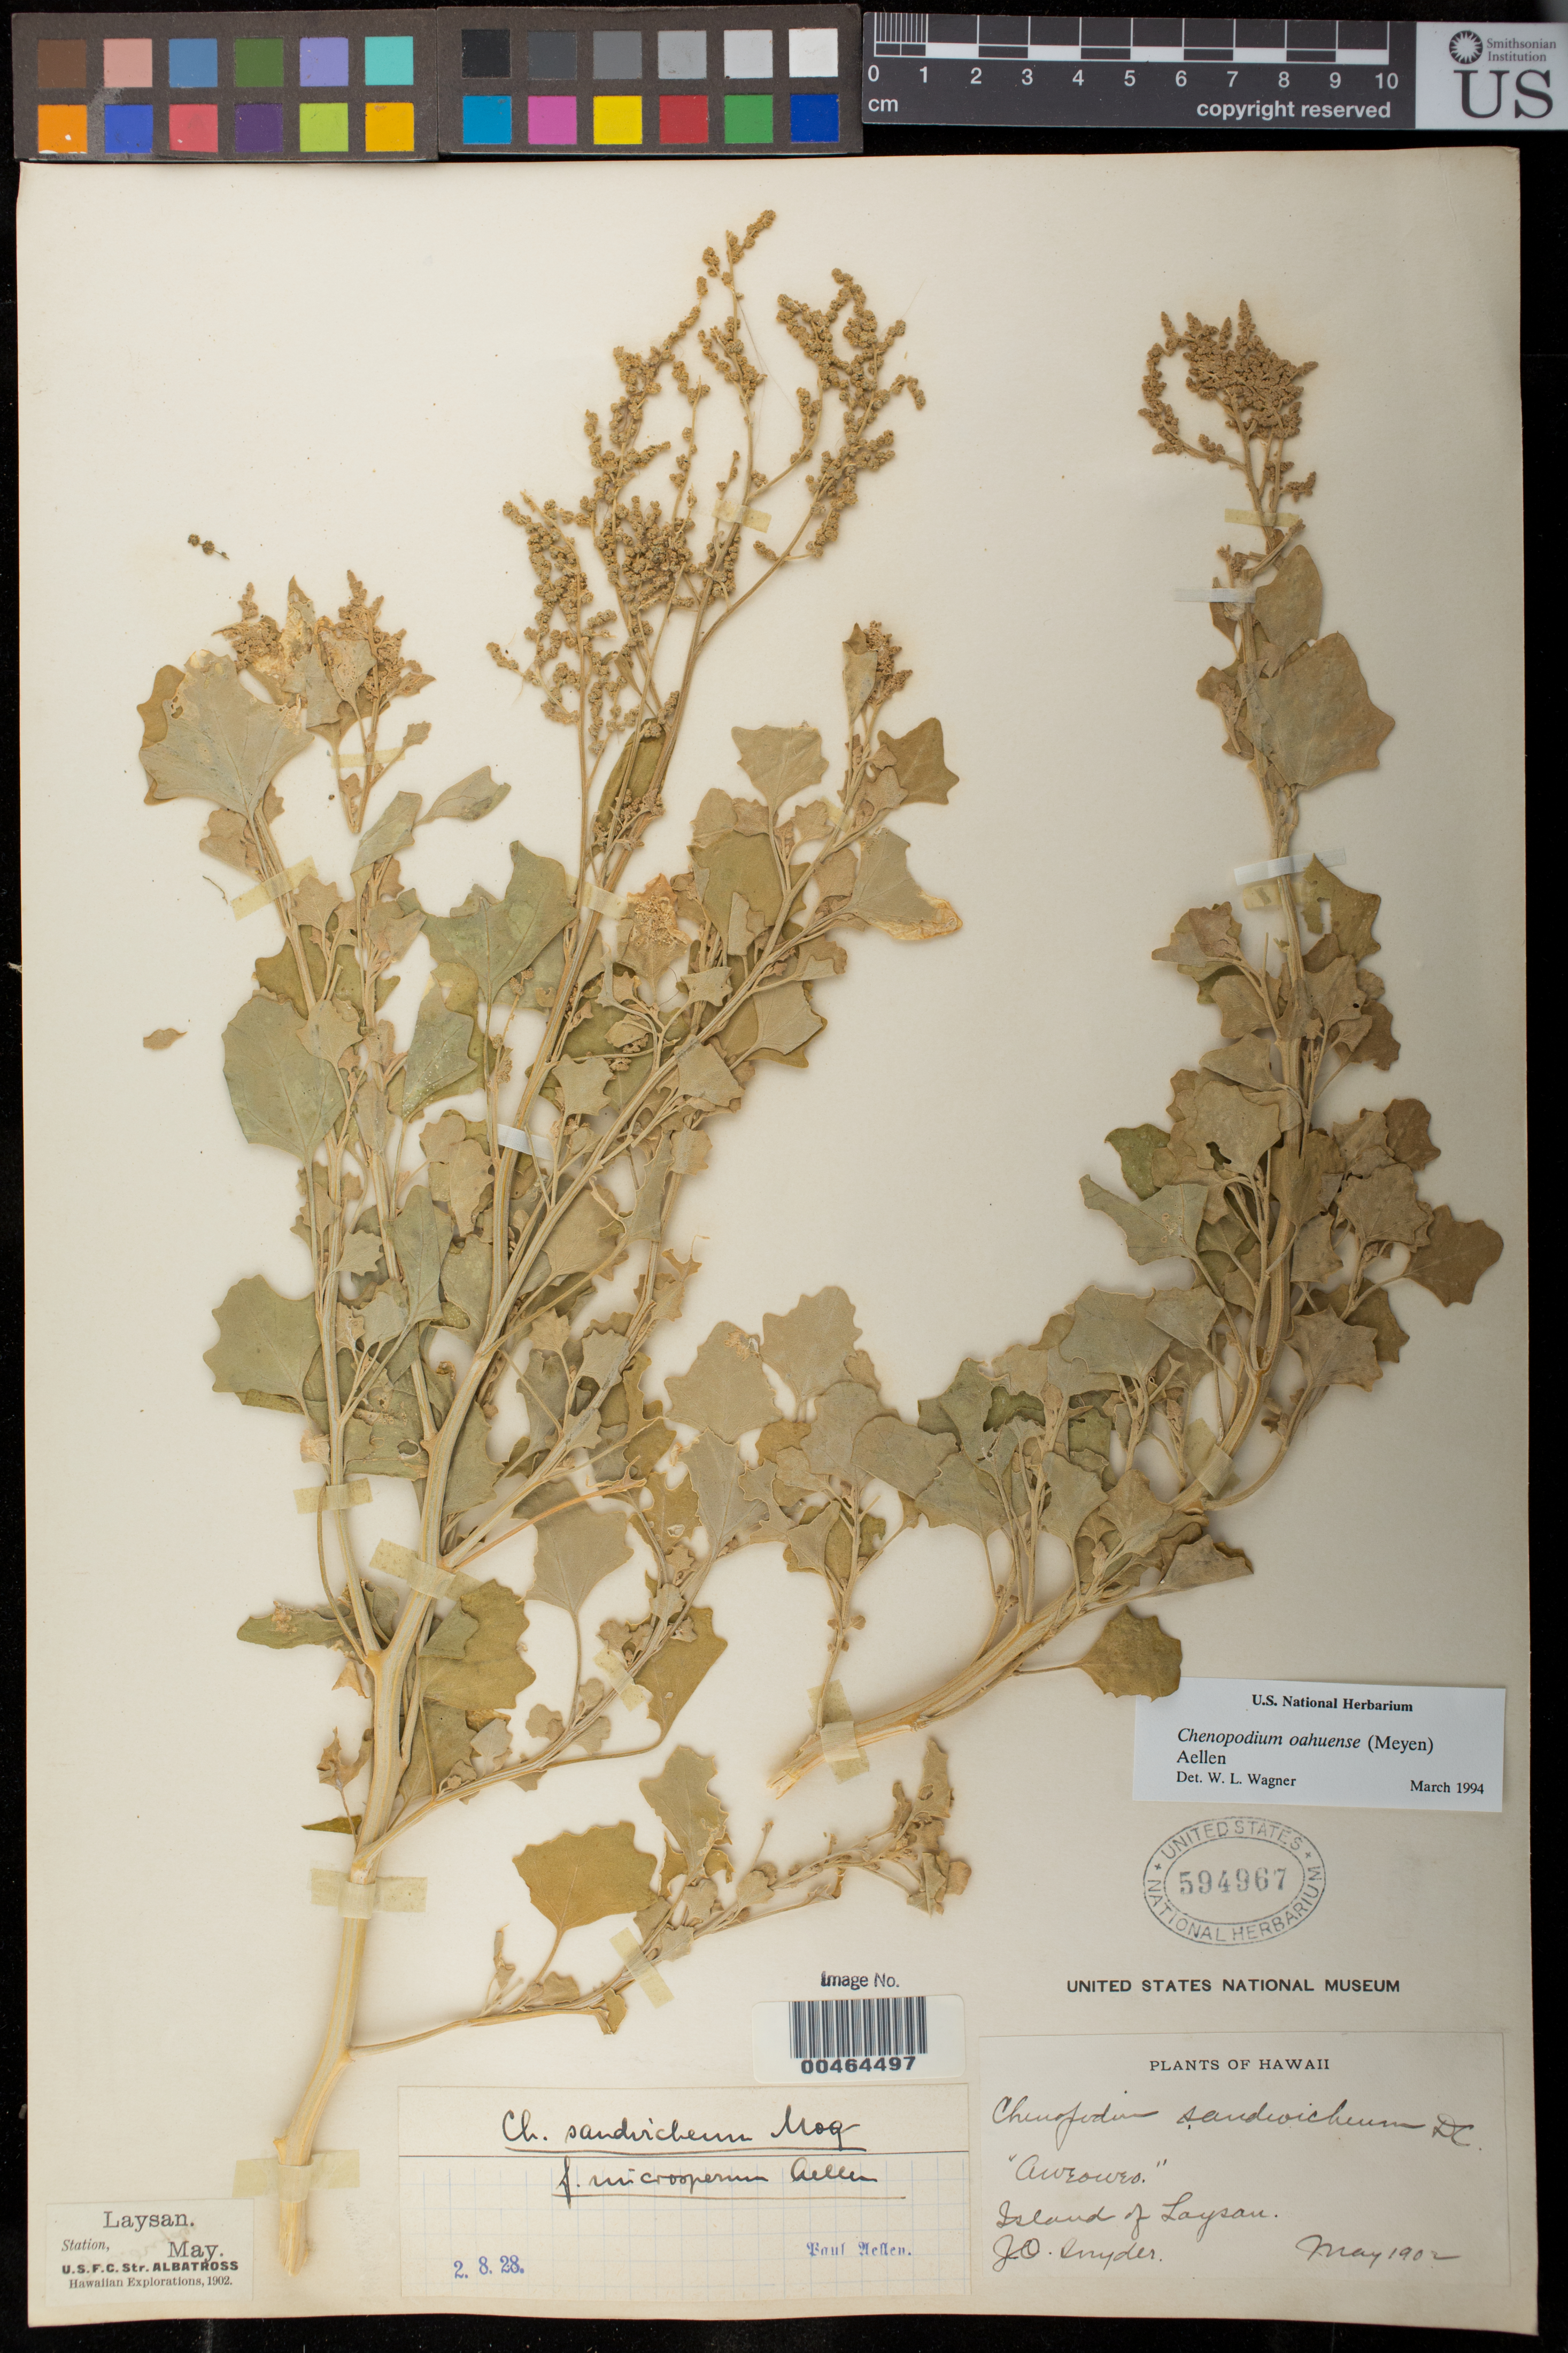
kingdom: Plantae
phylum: Tracheophyta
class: Magnoliopsida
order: Caryophyllales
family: Amaranthaceae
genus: Chenopodium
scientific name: Chenopodium oahuense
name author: (Meyen) Aellen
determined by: Wagner, W. L., (BOT), Smithsonian Institution - National Museum of Natural History (UNITED STATES)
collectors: J. Snyder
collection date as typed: May 1902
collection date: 1902-05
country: United States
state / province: Hawaii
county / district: Honolulu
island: Laysan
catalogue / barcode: US 594967